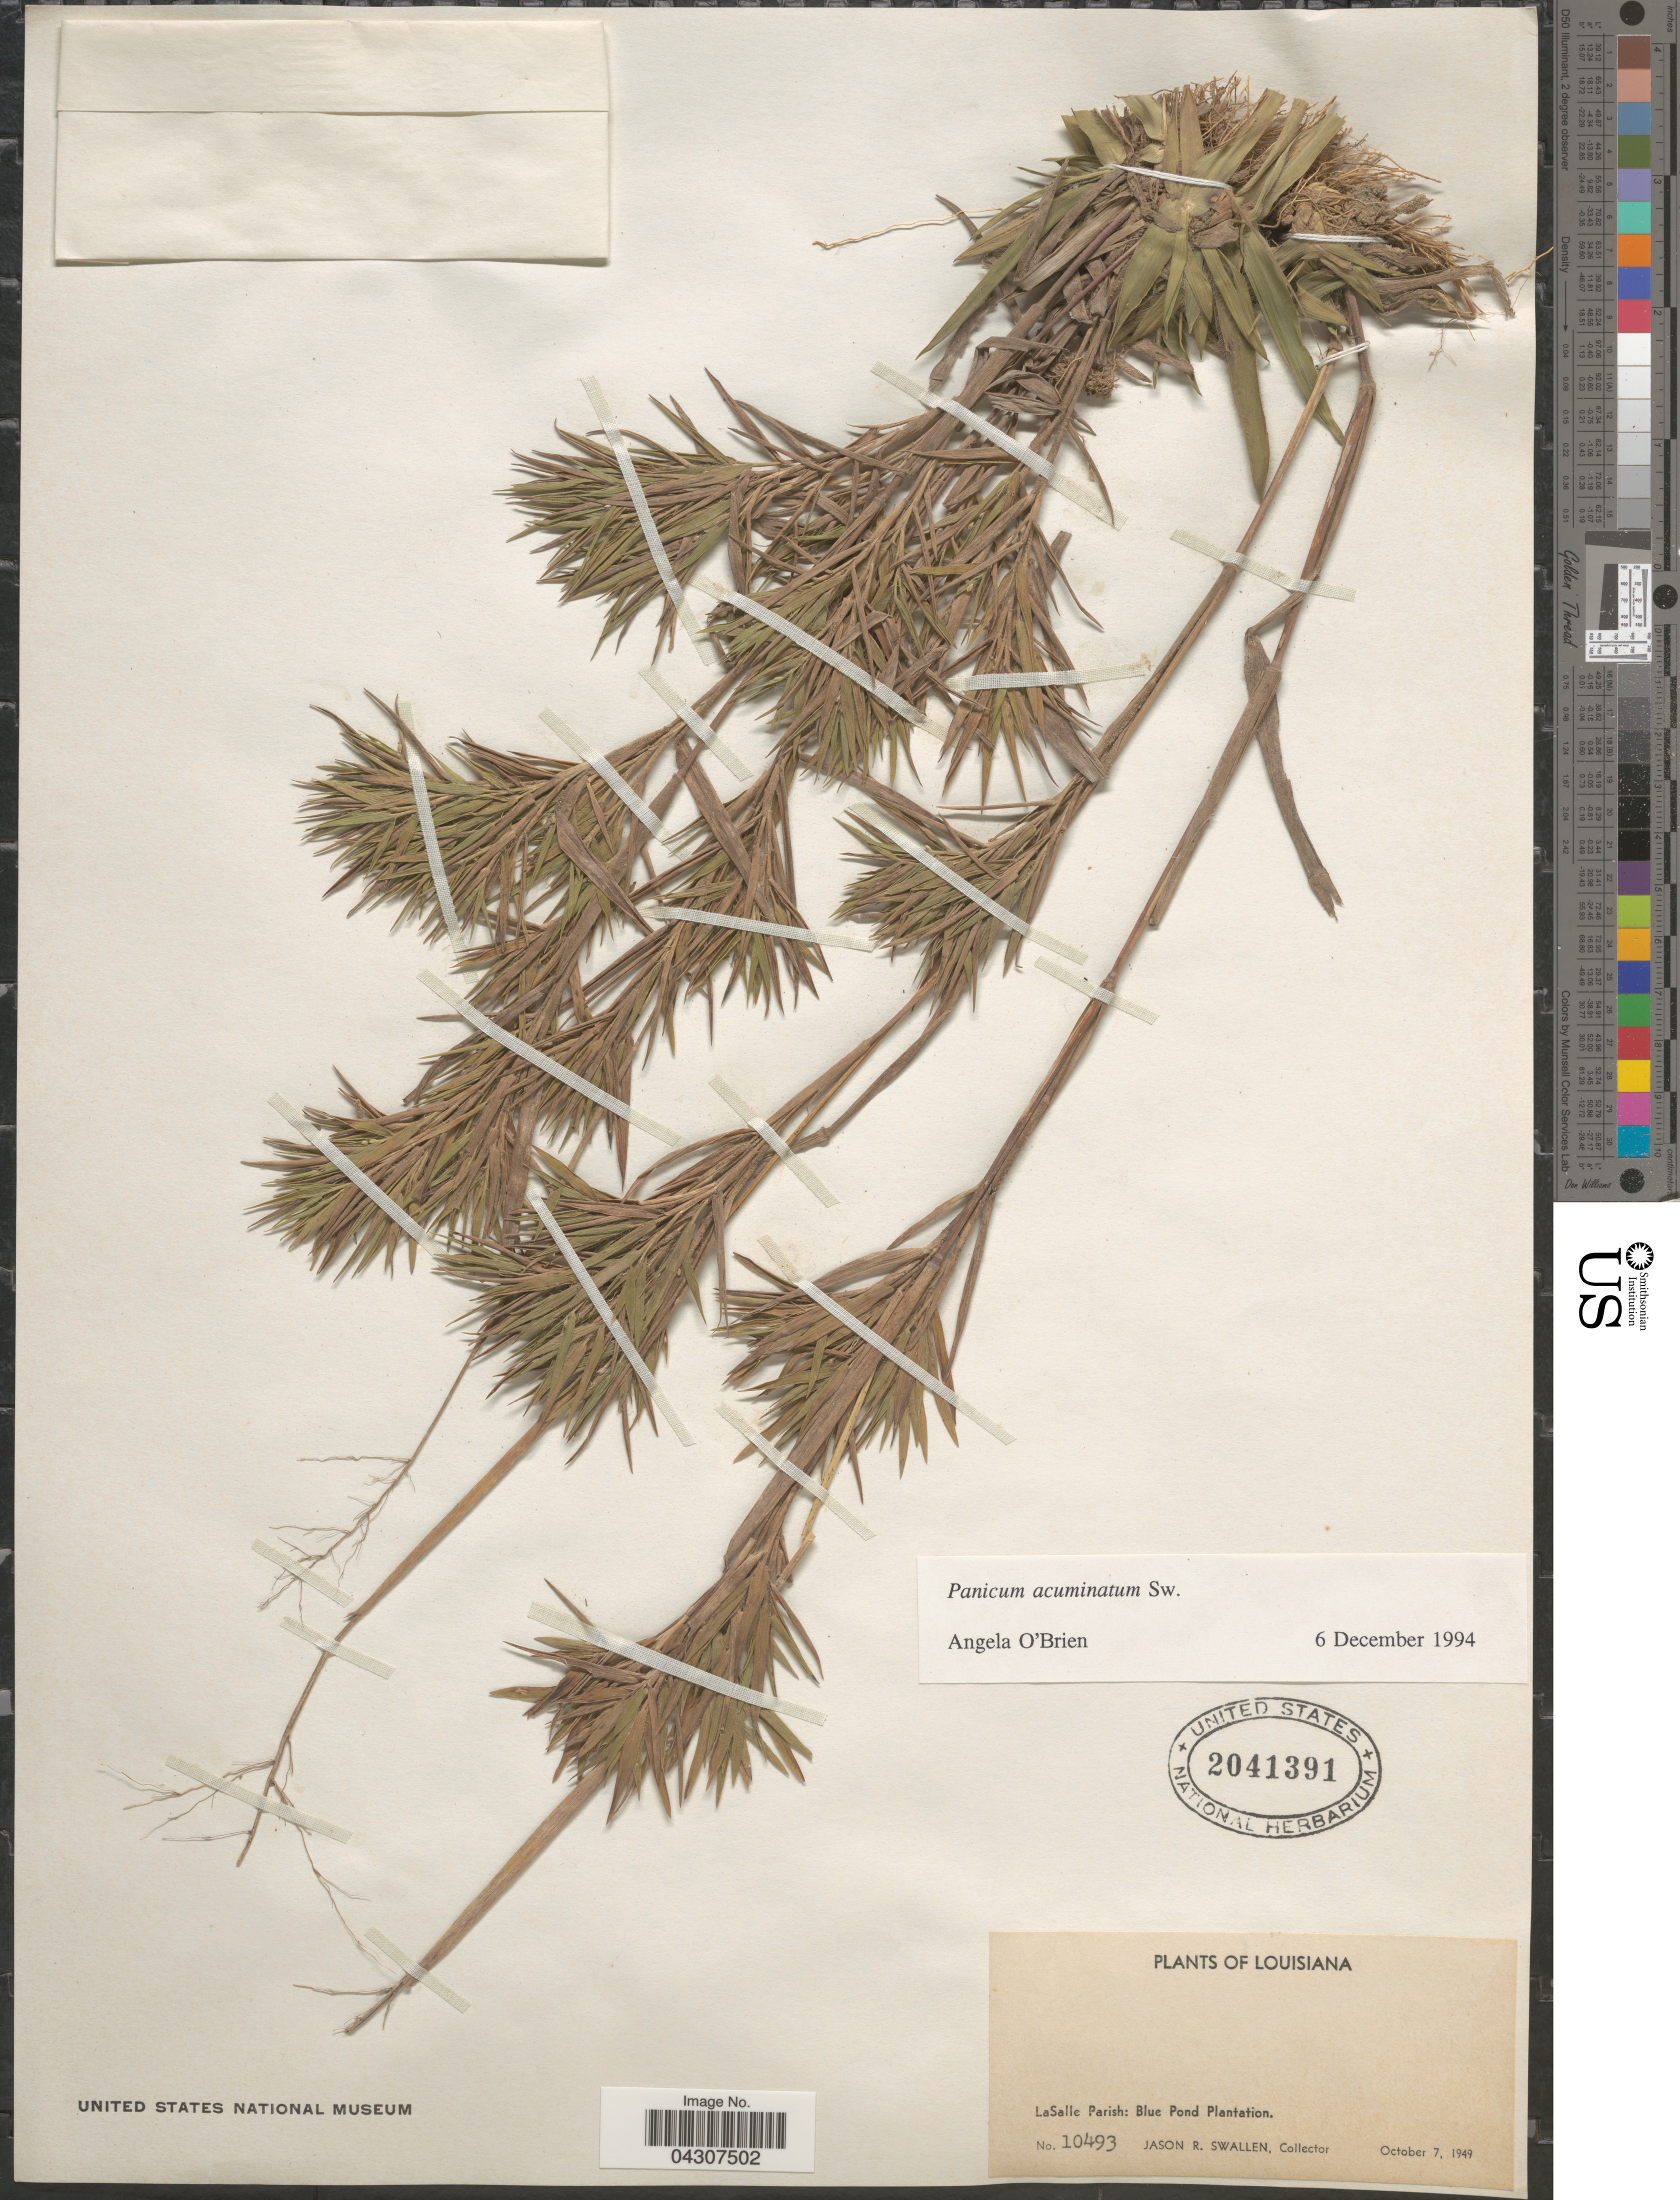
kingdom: Plantae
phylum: Tracheophyta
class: Liliopsida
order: Poales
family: Poaceae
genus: Panicum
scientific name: Panicum acuminatum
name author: Sw.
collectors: J. R. Swallen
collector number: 10493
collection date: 1949-10-07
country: United States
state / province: Louisiana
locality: LaSelle Parish: Blue Pond Plantation.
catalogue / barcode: US 2041391